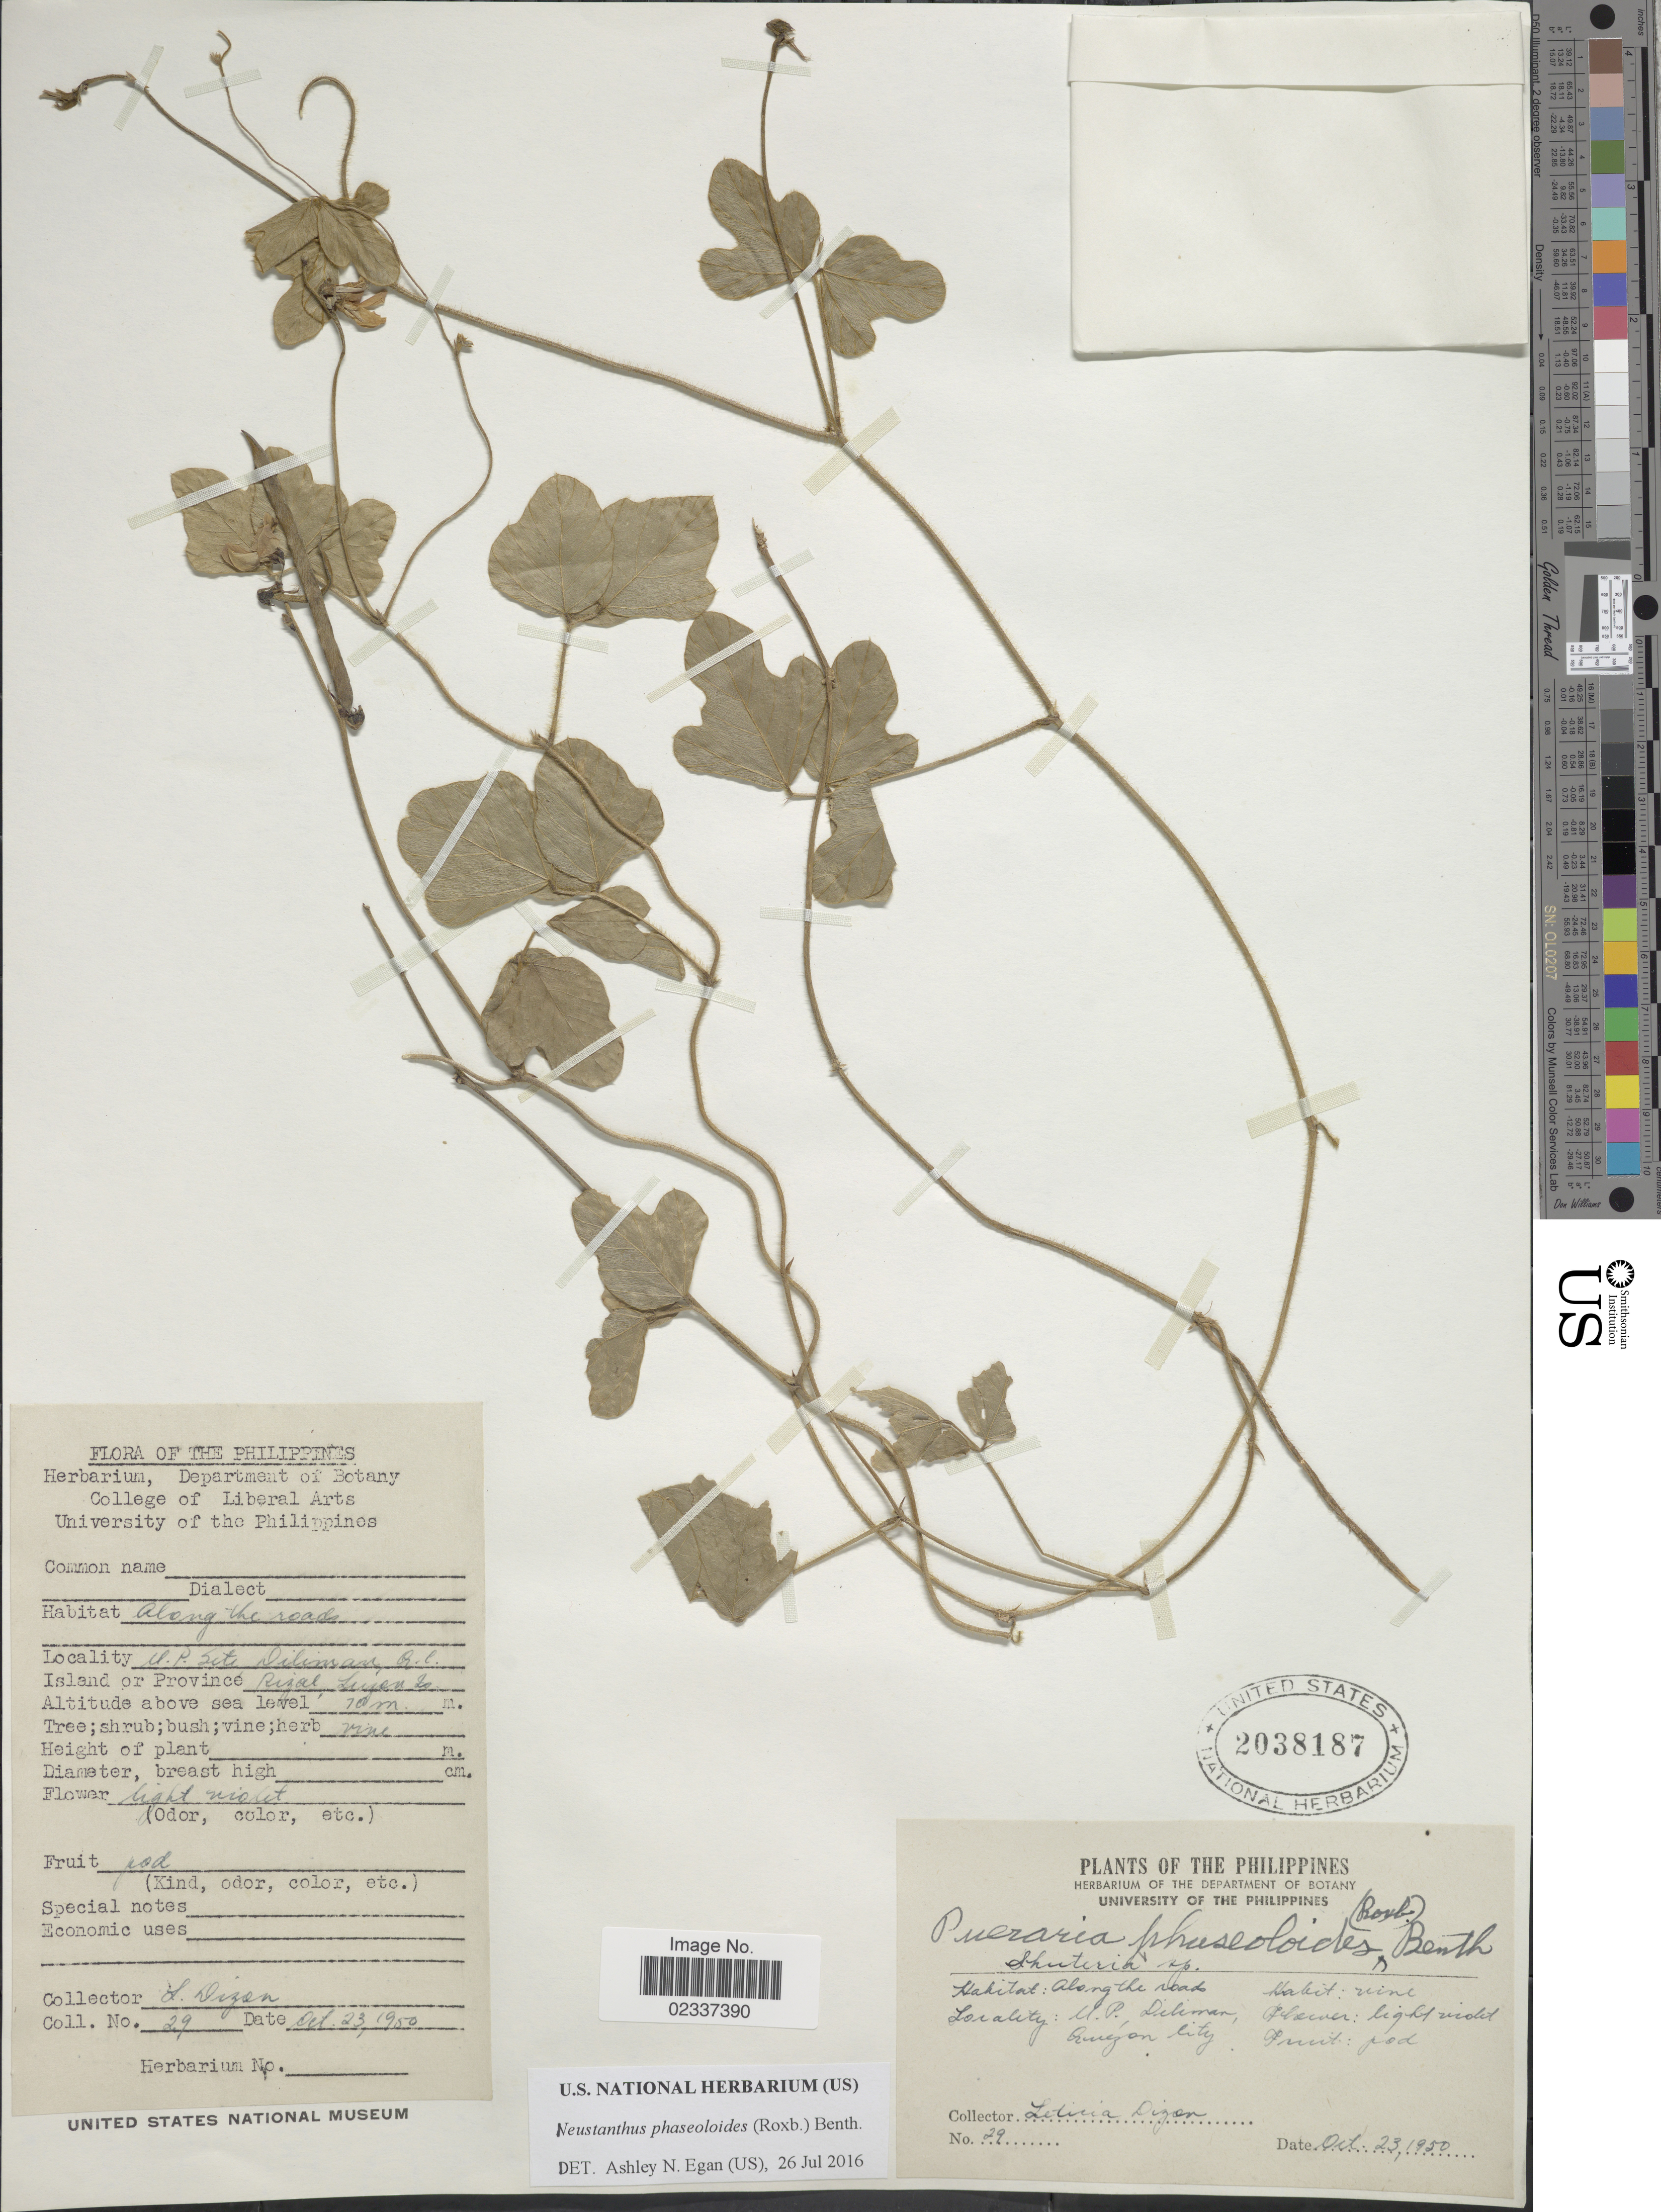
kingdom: Plantae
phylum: Tracheophyta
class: Magnoliopsida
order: Fabales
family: Fabaceae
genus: Neustanthus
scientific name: Neustanthus phaseoloides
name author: (Roxb.) Benth.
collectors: L. Dizen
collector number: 29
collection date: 1950-10-23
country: Philippines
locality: U. P. Diliman, Luzon City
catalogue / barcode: US 2038187